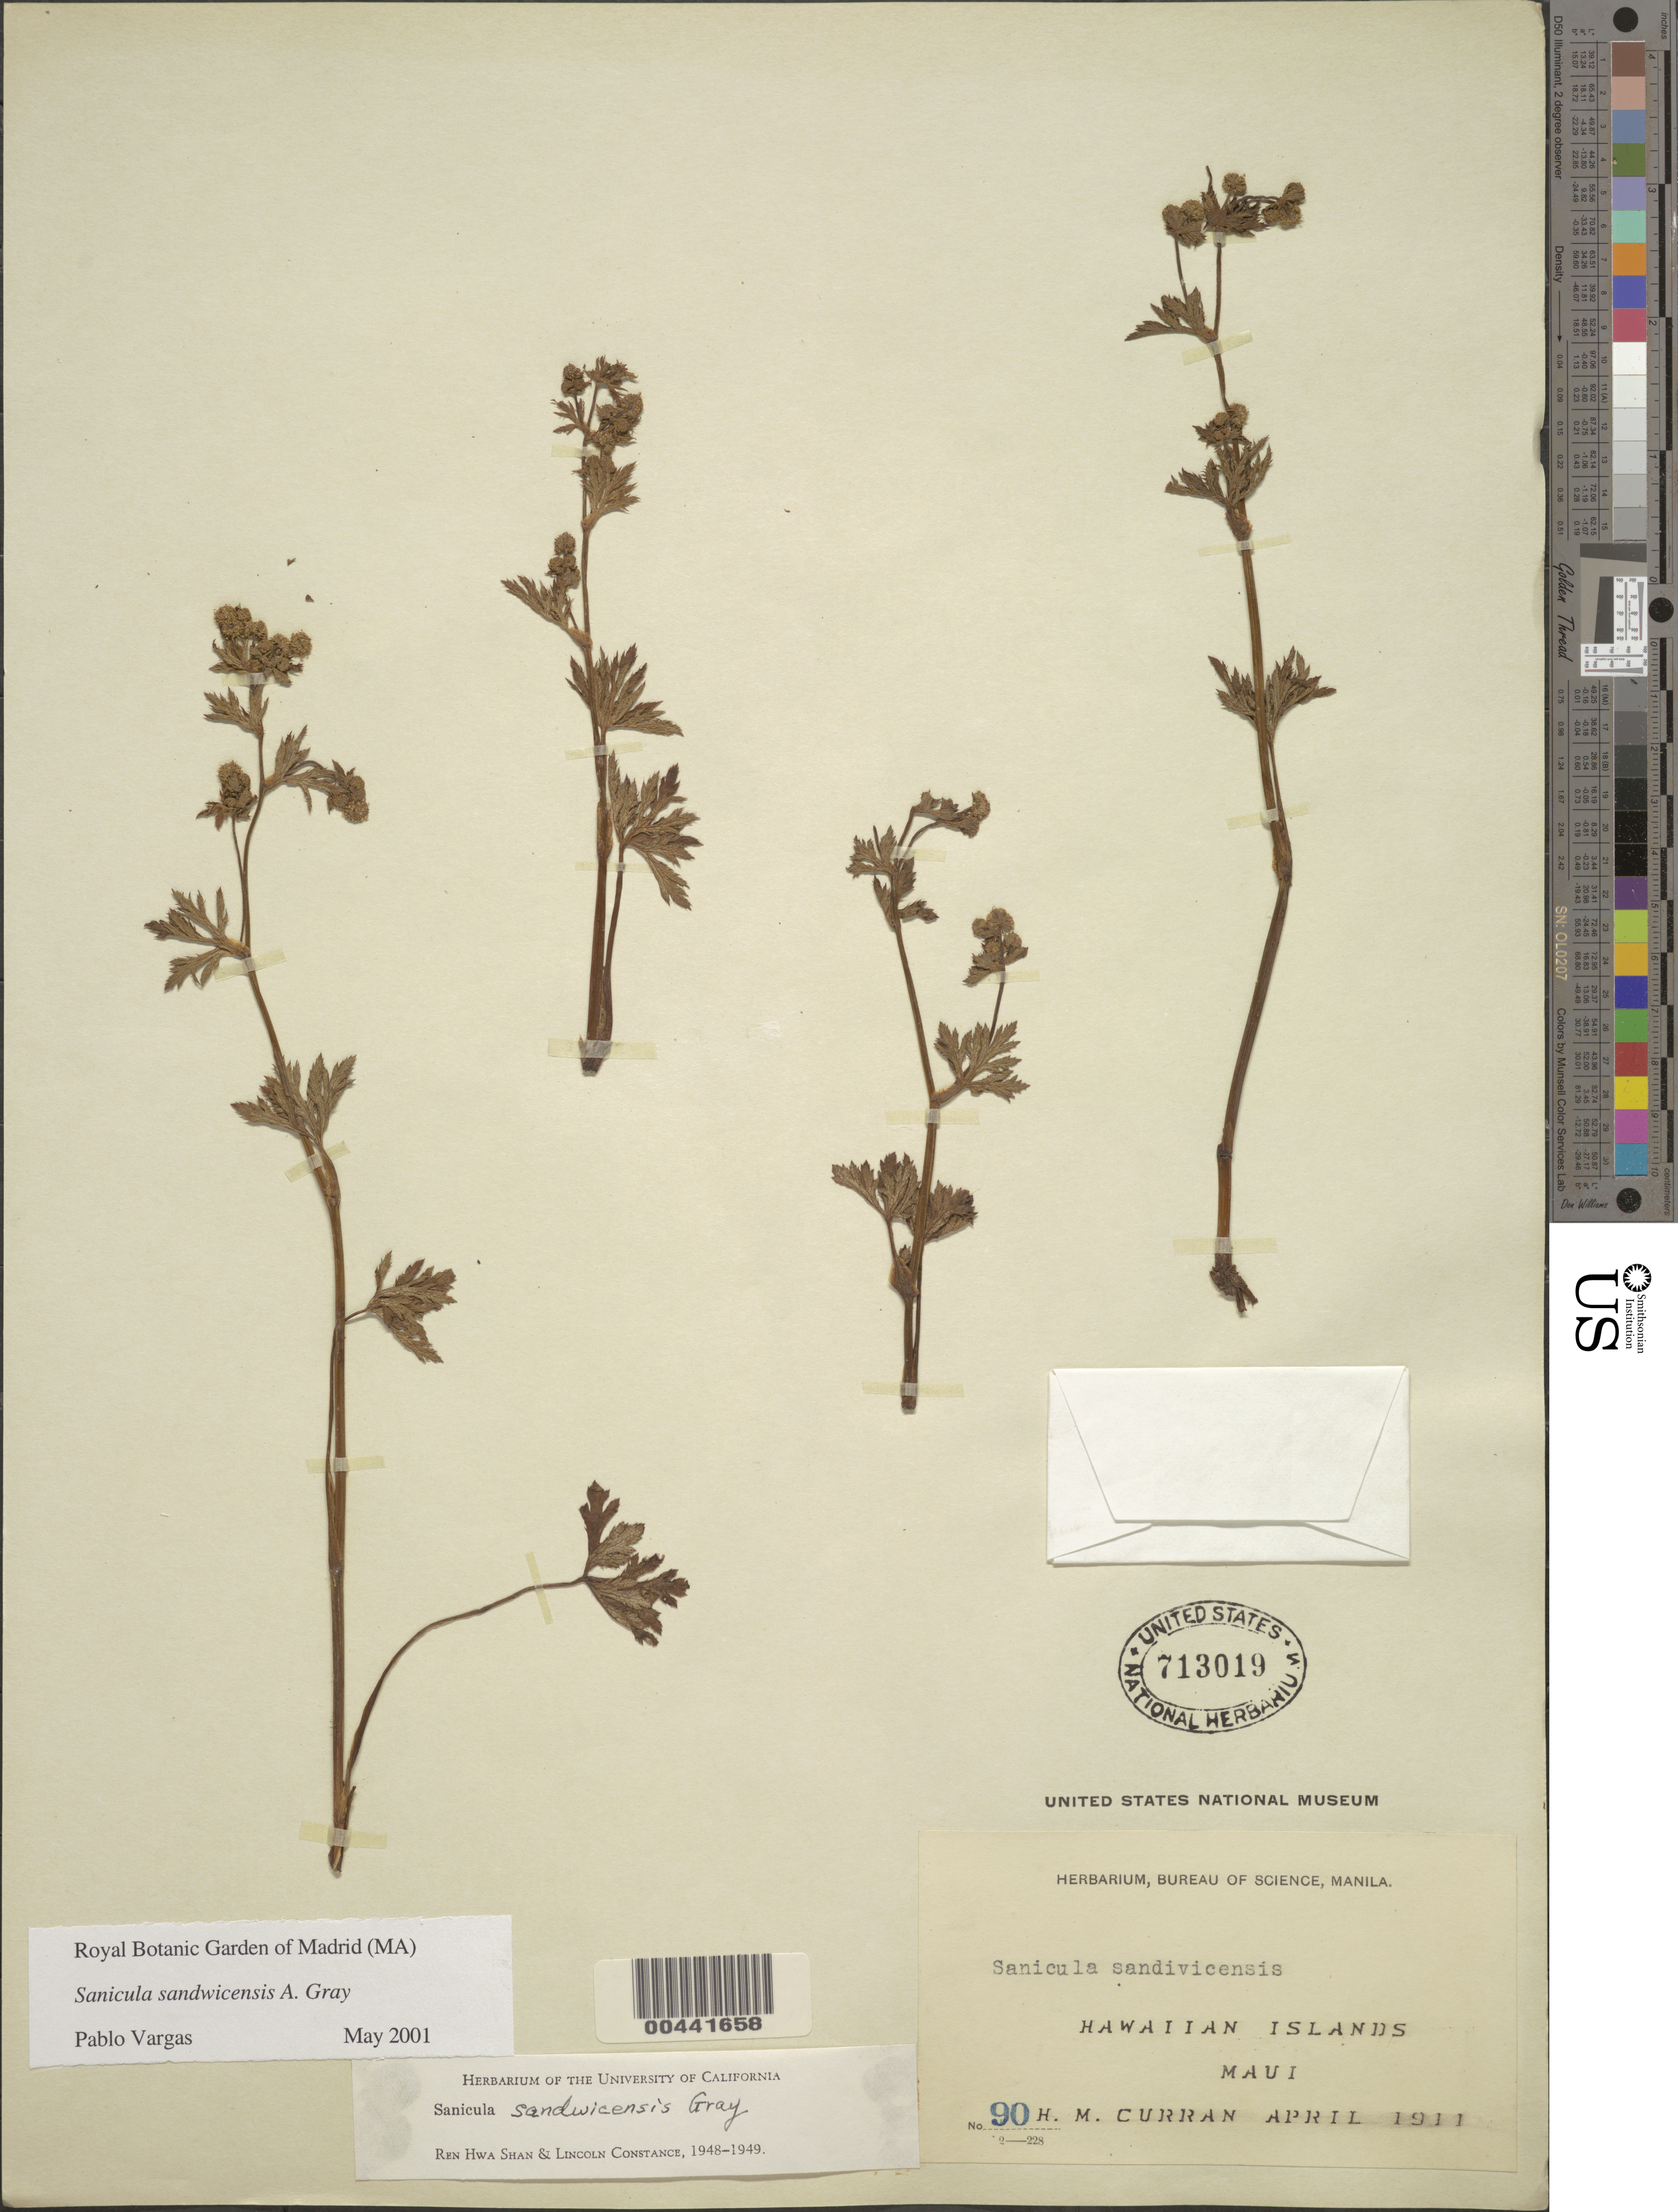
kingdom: Plantae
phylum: Tracheophyta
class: Magnoliopsida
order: Apiales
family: Apiaceae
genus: Sanicula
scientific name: Sanicula sandwicensis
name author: A. Gray in Wilkes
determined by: Constance, L.; Shan, R. H.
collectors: H. M. Curran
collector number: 90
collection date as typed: Apr 1911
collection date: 1911-04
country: United States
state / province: Hawaii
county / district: Kauai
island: Kaua'i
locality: Hawaiian Islands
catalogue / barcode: US 713019